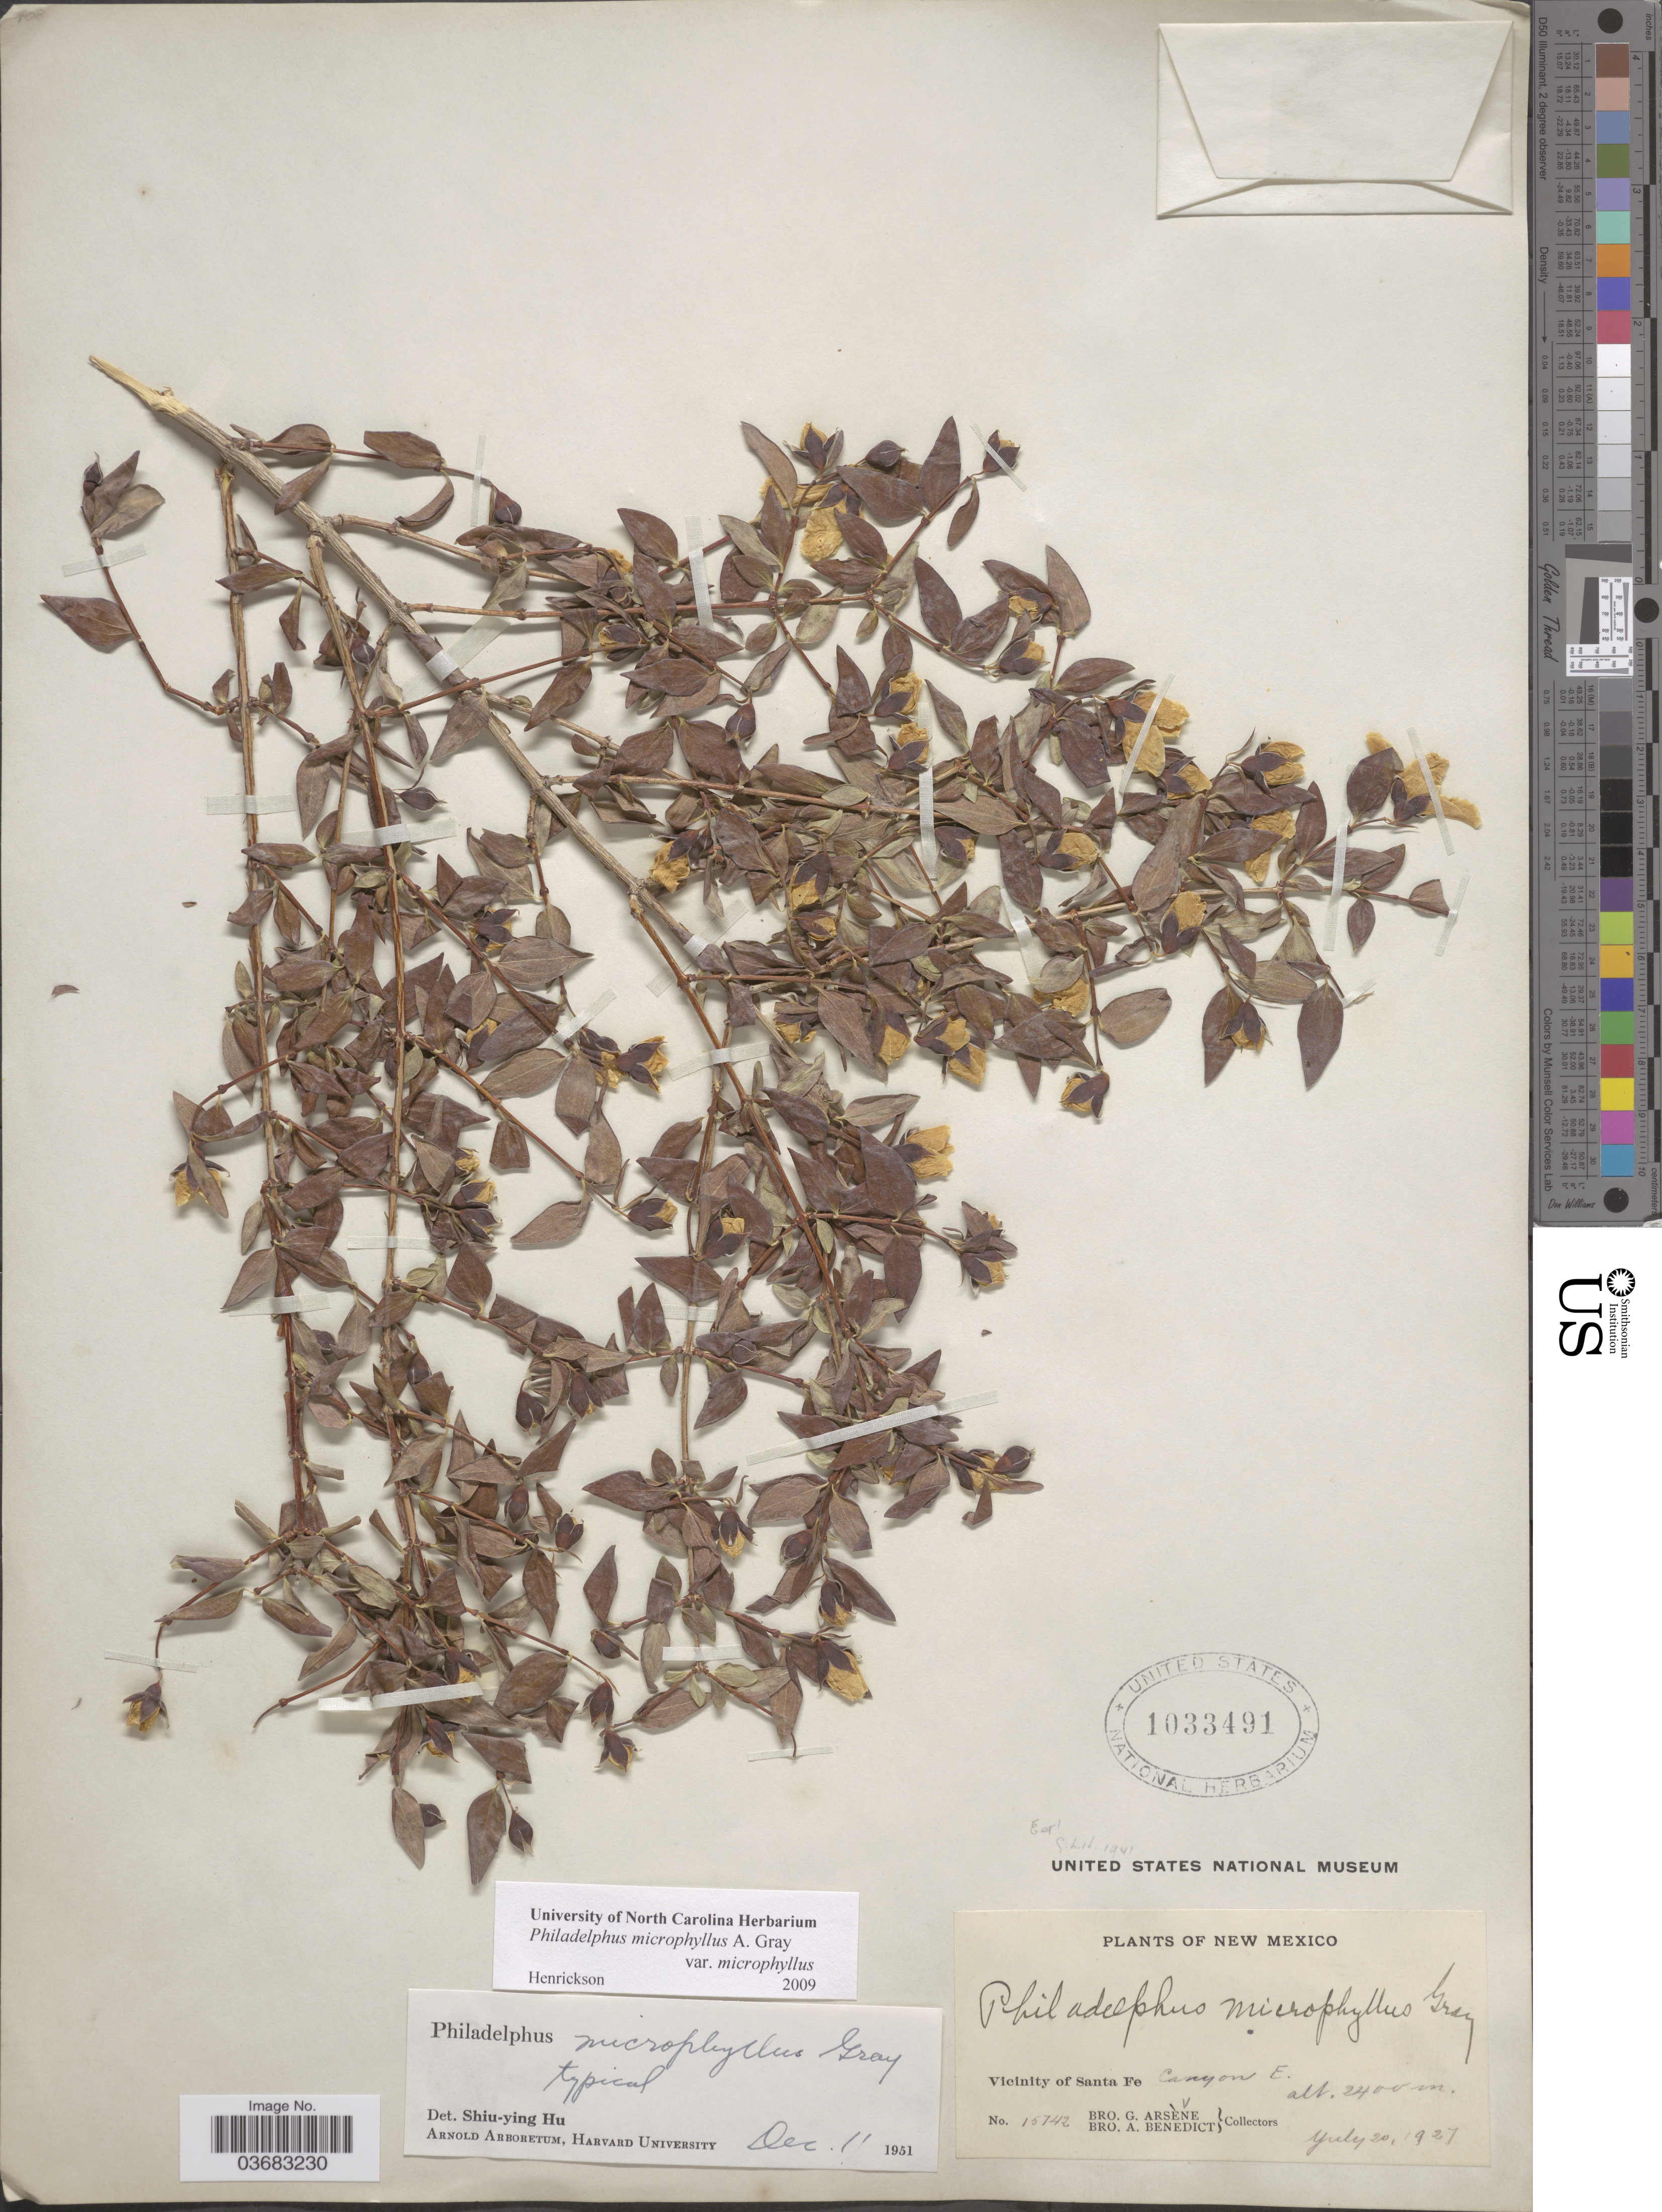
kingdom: Plantae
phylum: Tracheophyta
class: Magnoliopsida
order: Cornales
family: Hydrangeaceae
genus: Philadelphus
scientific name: Philadelphus microphyllus var. microphyllus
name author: A. Gray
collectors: Bro. G. Arsène & Bro. A. Benedict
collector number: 15742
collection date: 1927-07-20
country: United States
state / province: New Mexico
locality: Vicinity of Santa Fe. Canyon E.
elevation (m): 2400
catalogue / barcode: US 1033491